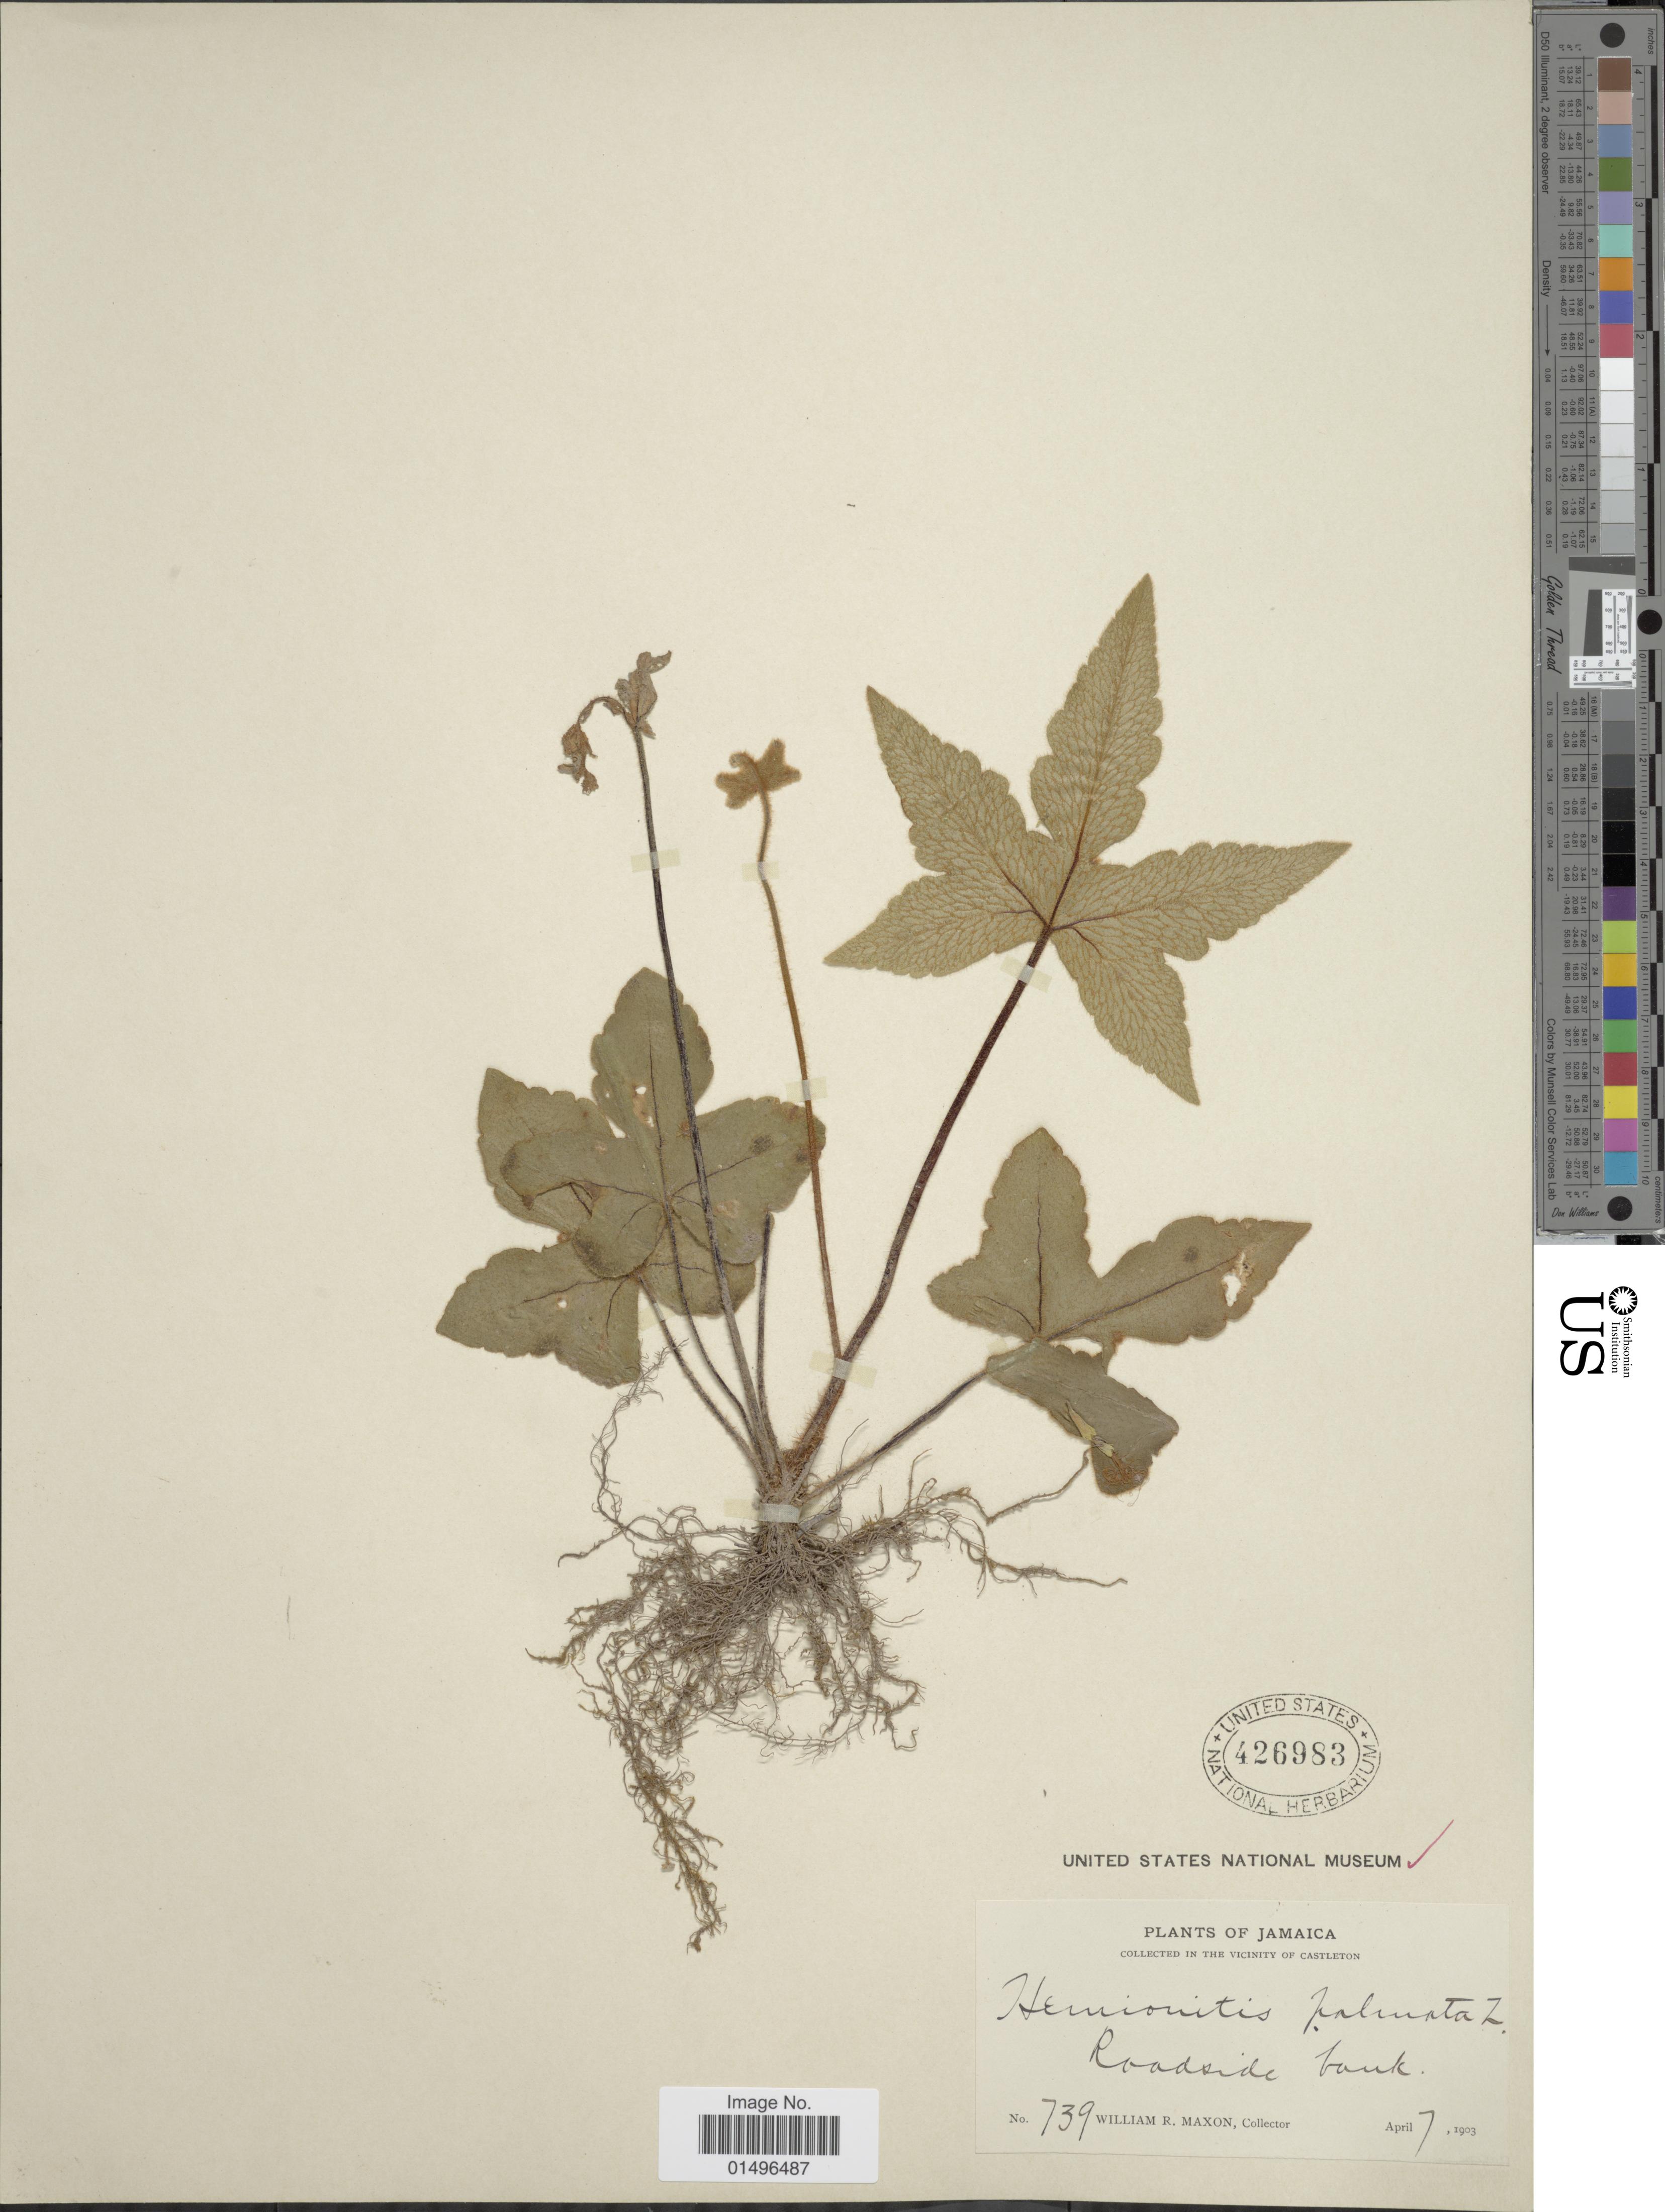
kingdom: Plantae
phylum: Tracheophyta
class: Polypodiopsida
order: Polypodiales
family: Pteridaceae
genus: Hemionitis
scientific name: Hemionitis palmata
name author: L.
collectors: W. R. Maxon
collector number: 739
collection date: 1903-04-07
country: Jamaica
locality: Jamaica, vicinity of Castleton.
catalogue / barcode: US 426983